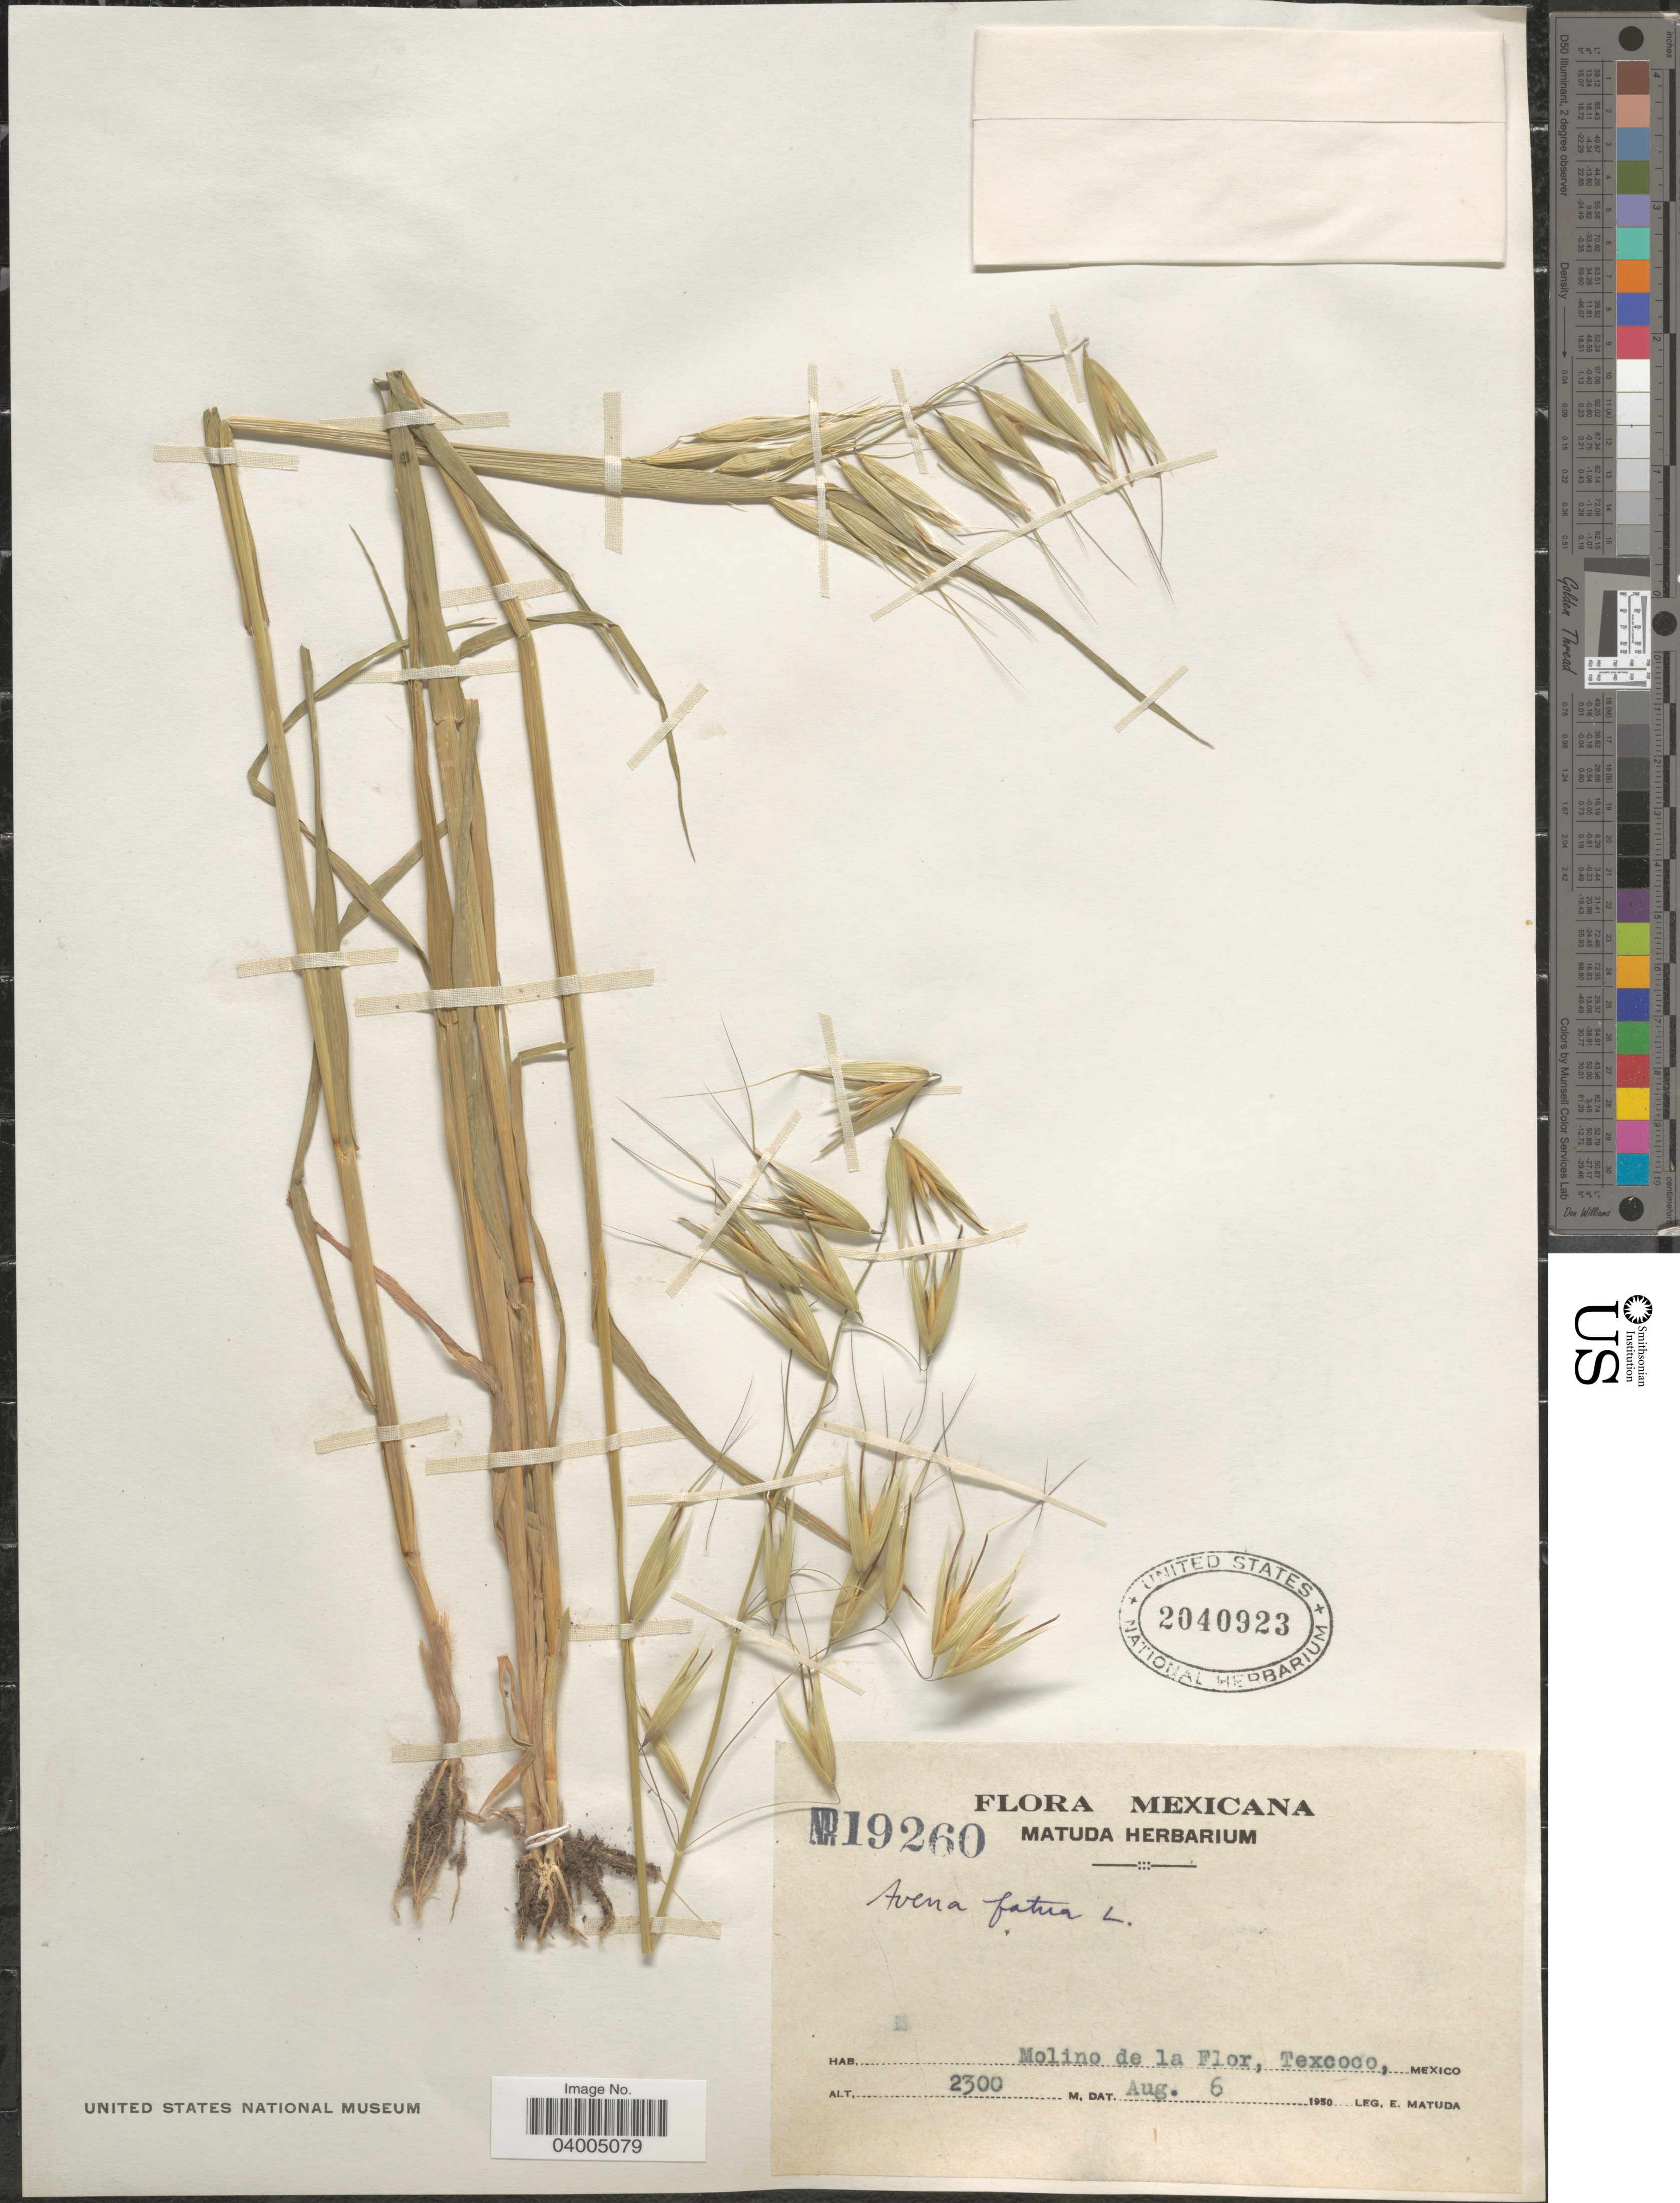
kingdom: Plantae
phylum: Tracheophyta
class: Liliopsida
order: Poales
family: Poaceae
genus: Avena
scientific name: Avena fatua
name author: L.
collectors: E. Matuda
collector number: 19260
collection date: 1950-08-06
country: Mexico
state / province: México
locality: Molino de la Flor, Texcoco.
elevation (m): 2300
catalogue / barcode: US 2040923